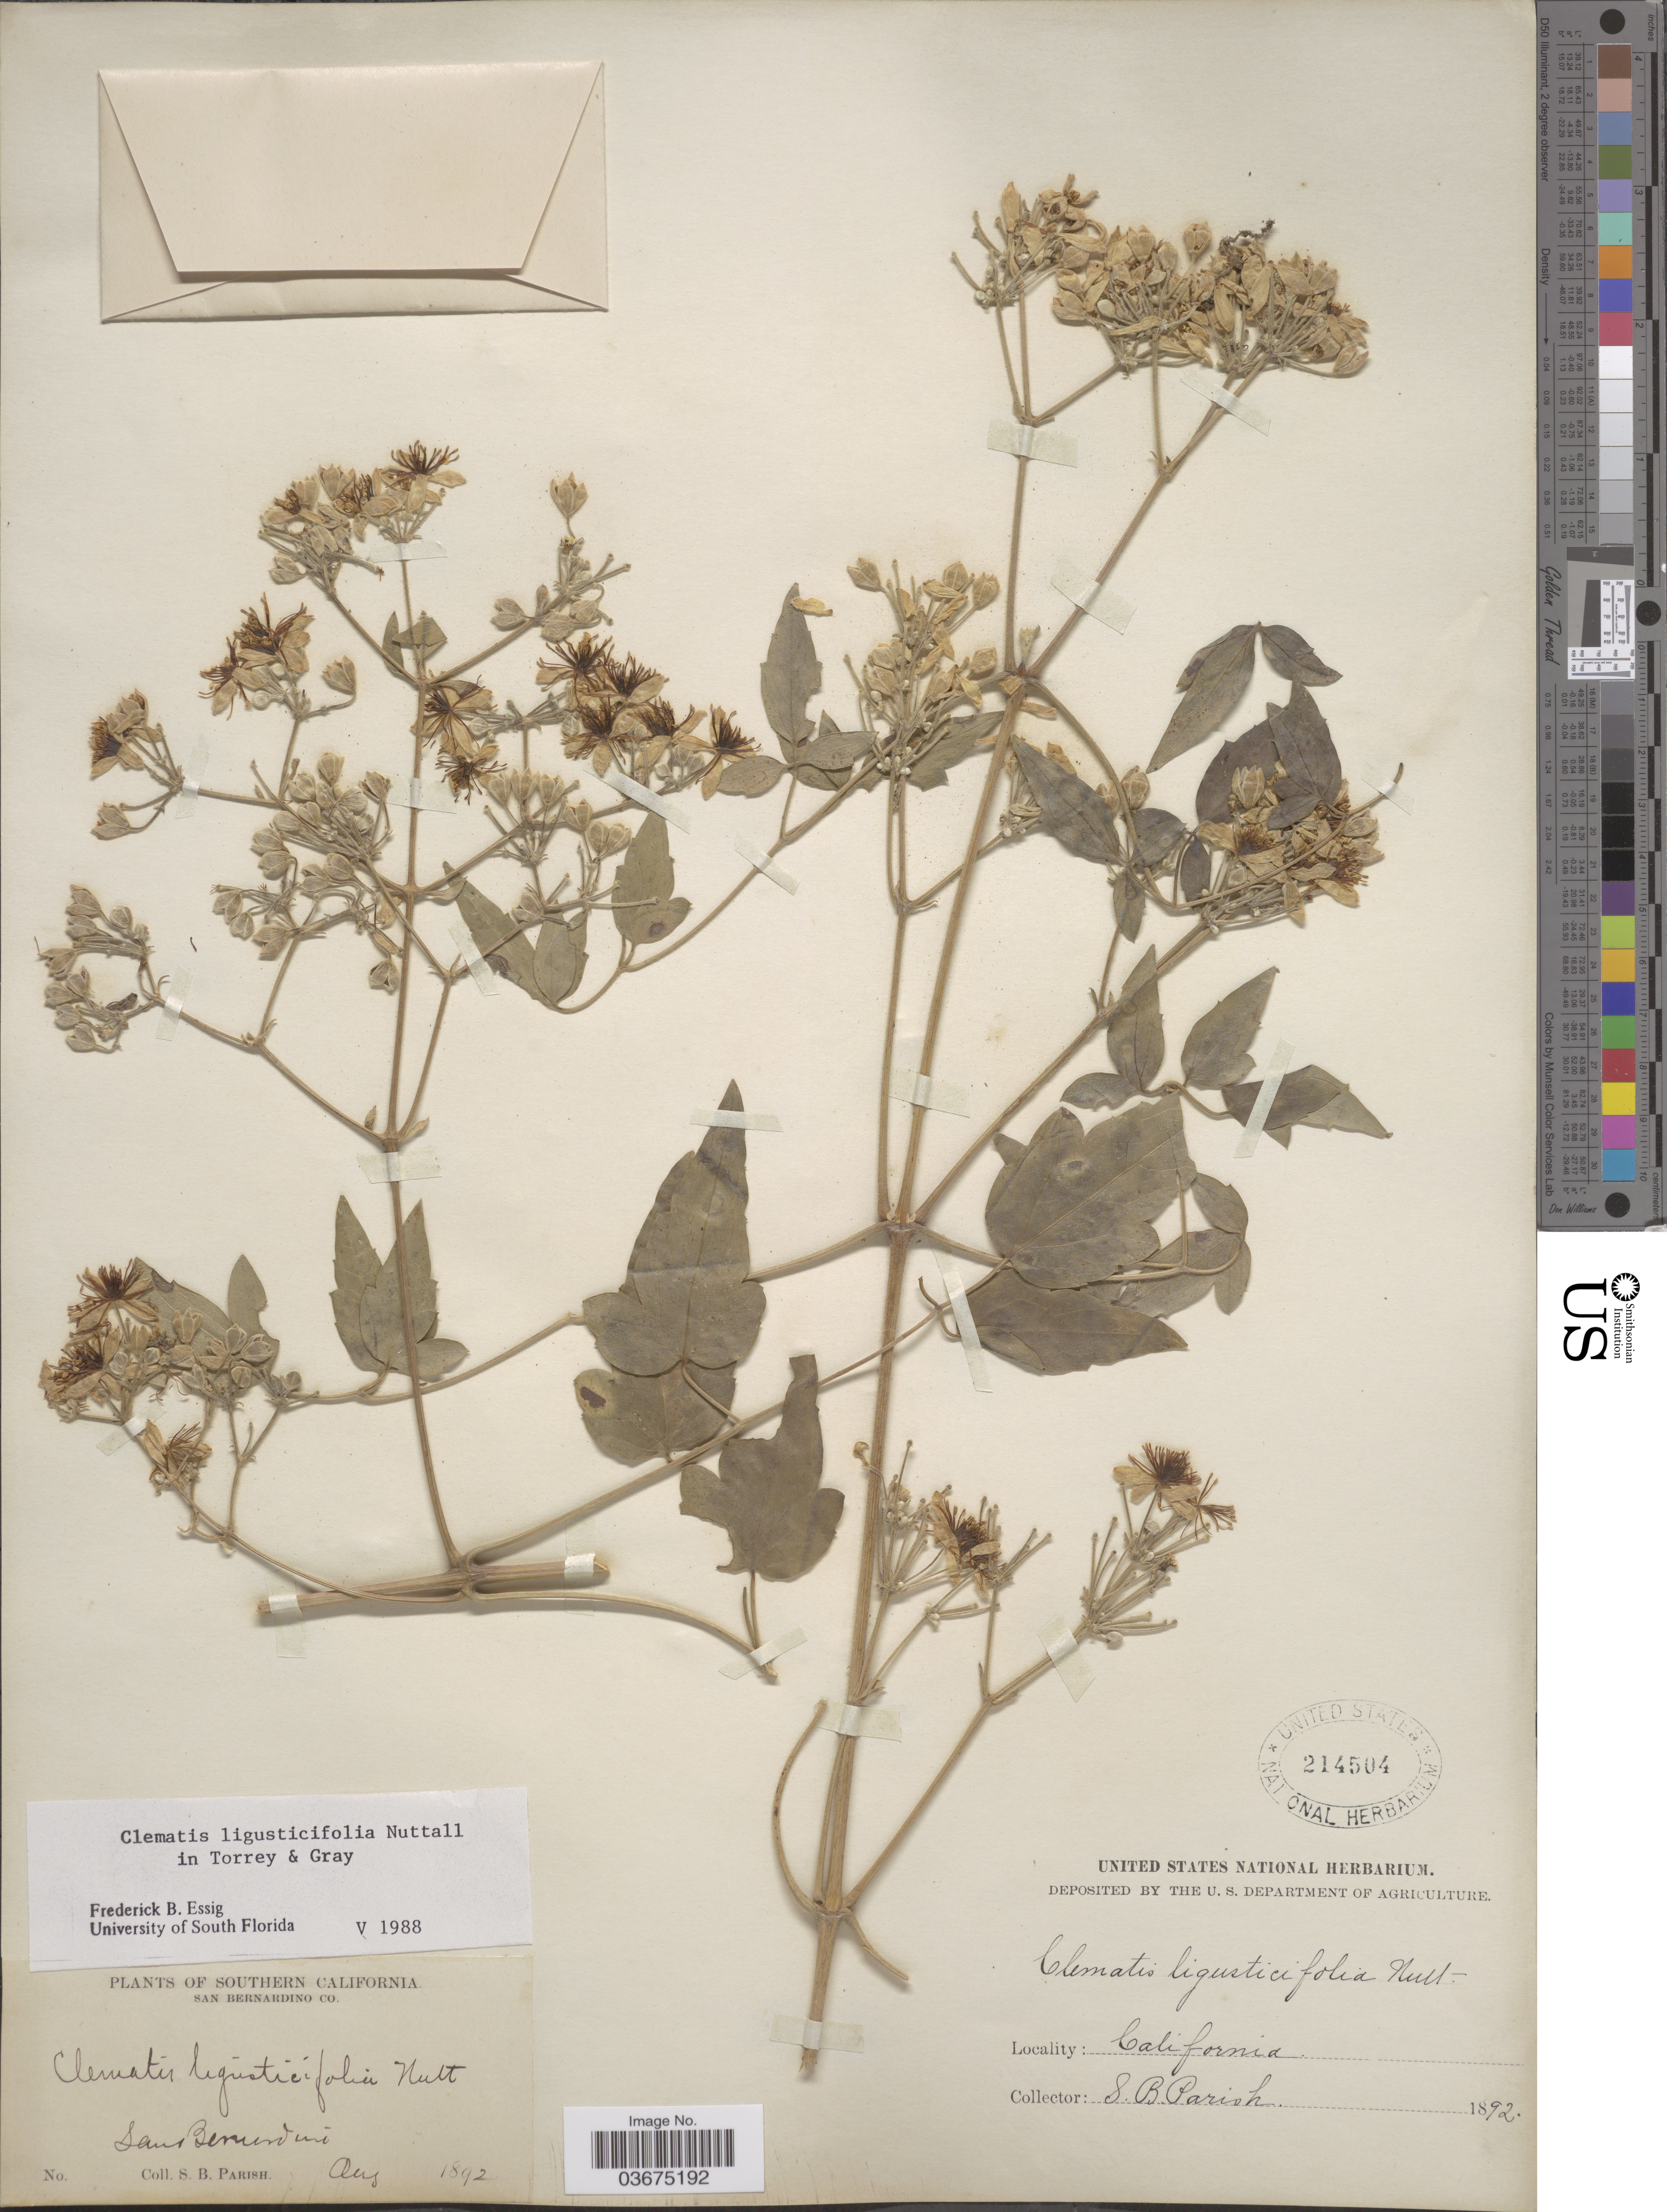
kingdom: Plantae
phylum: Tracheophyta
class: Magnoliopsida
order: Ranunculales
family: Ranunculaceae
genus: Clematis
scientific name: Clematis ligusticifolia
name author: Nutt.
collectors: S. B. Parish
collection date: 1892-08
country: United States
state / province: California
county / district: San Bernardino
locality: Southern California. San Bernardino Co. San Bernardino.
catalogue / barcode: US 214504